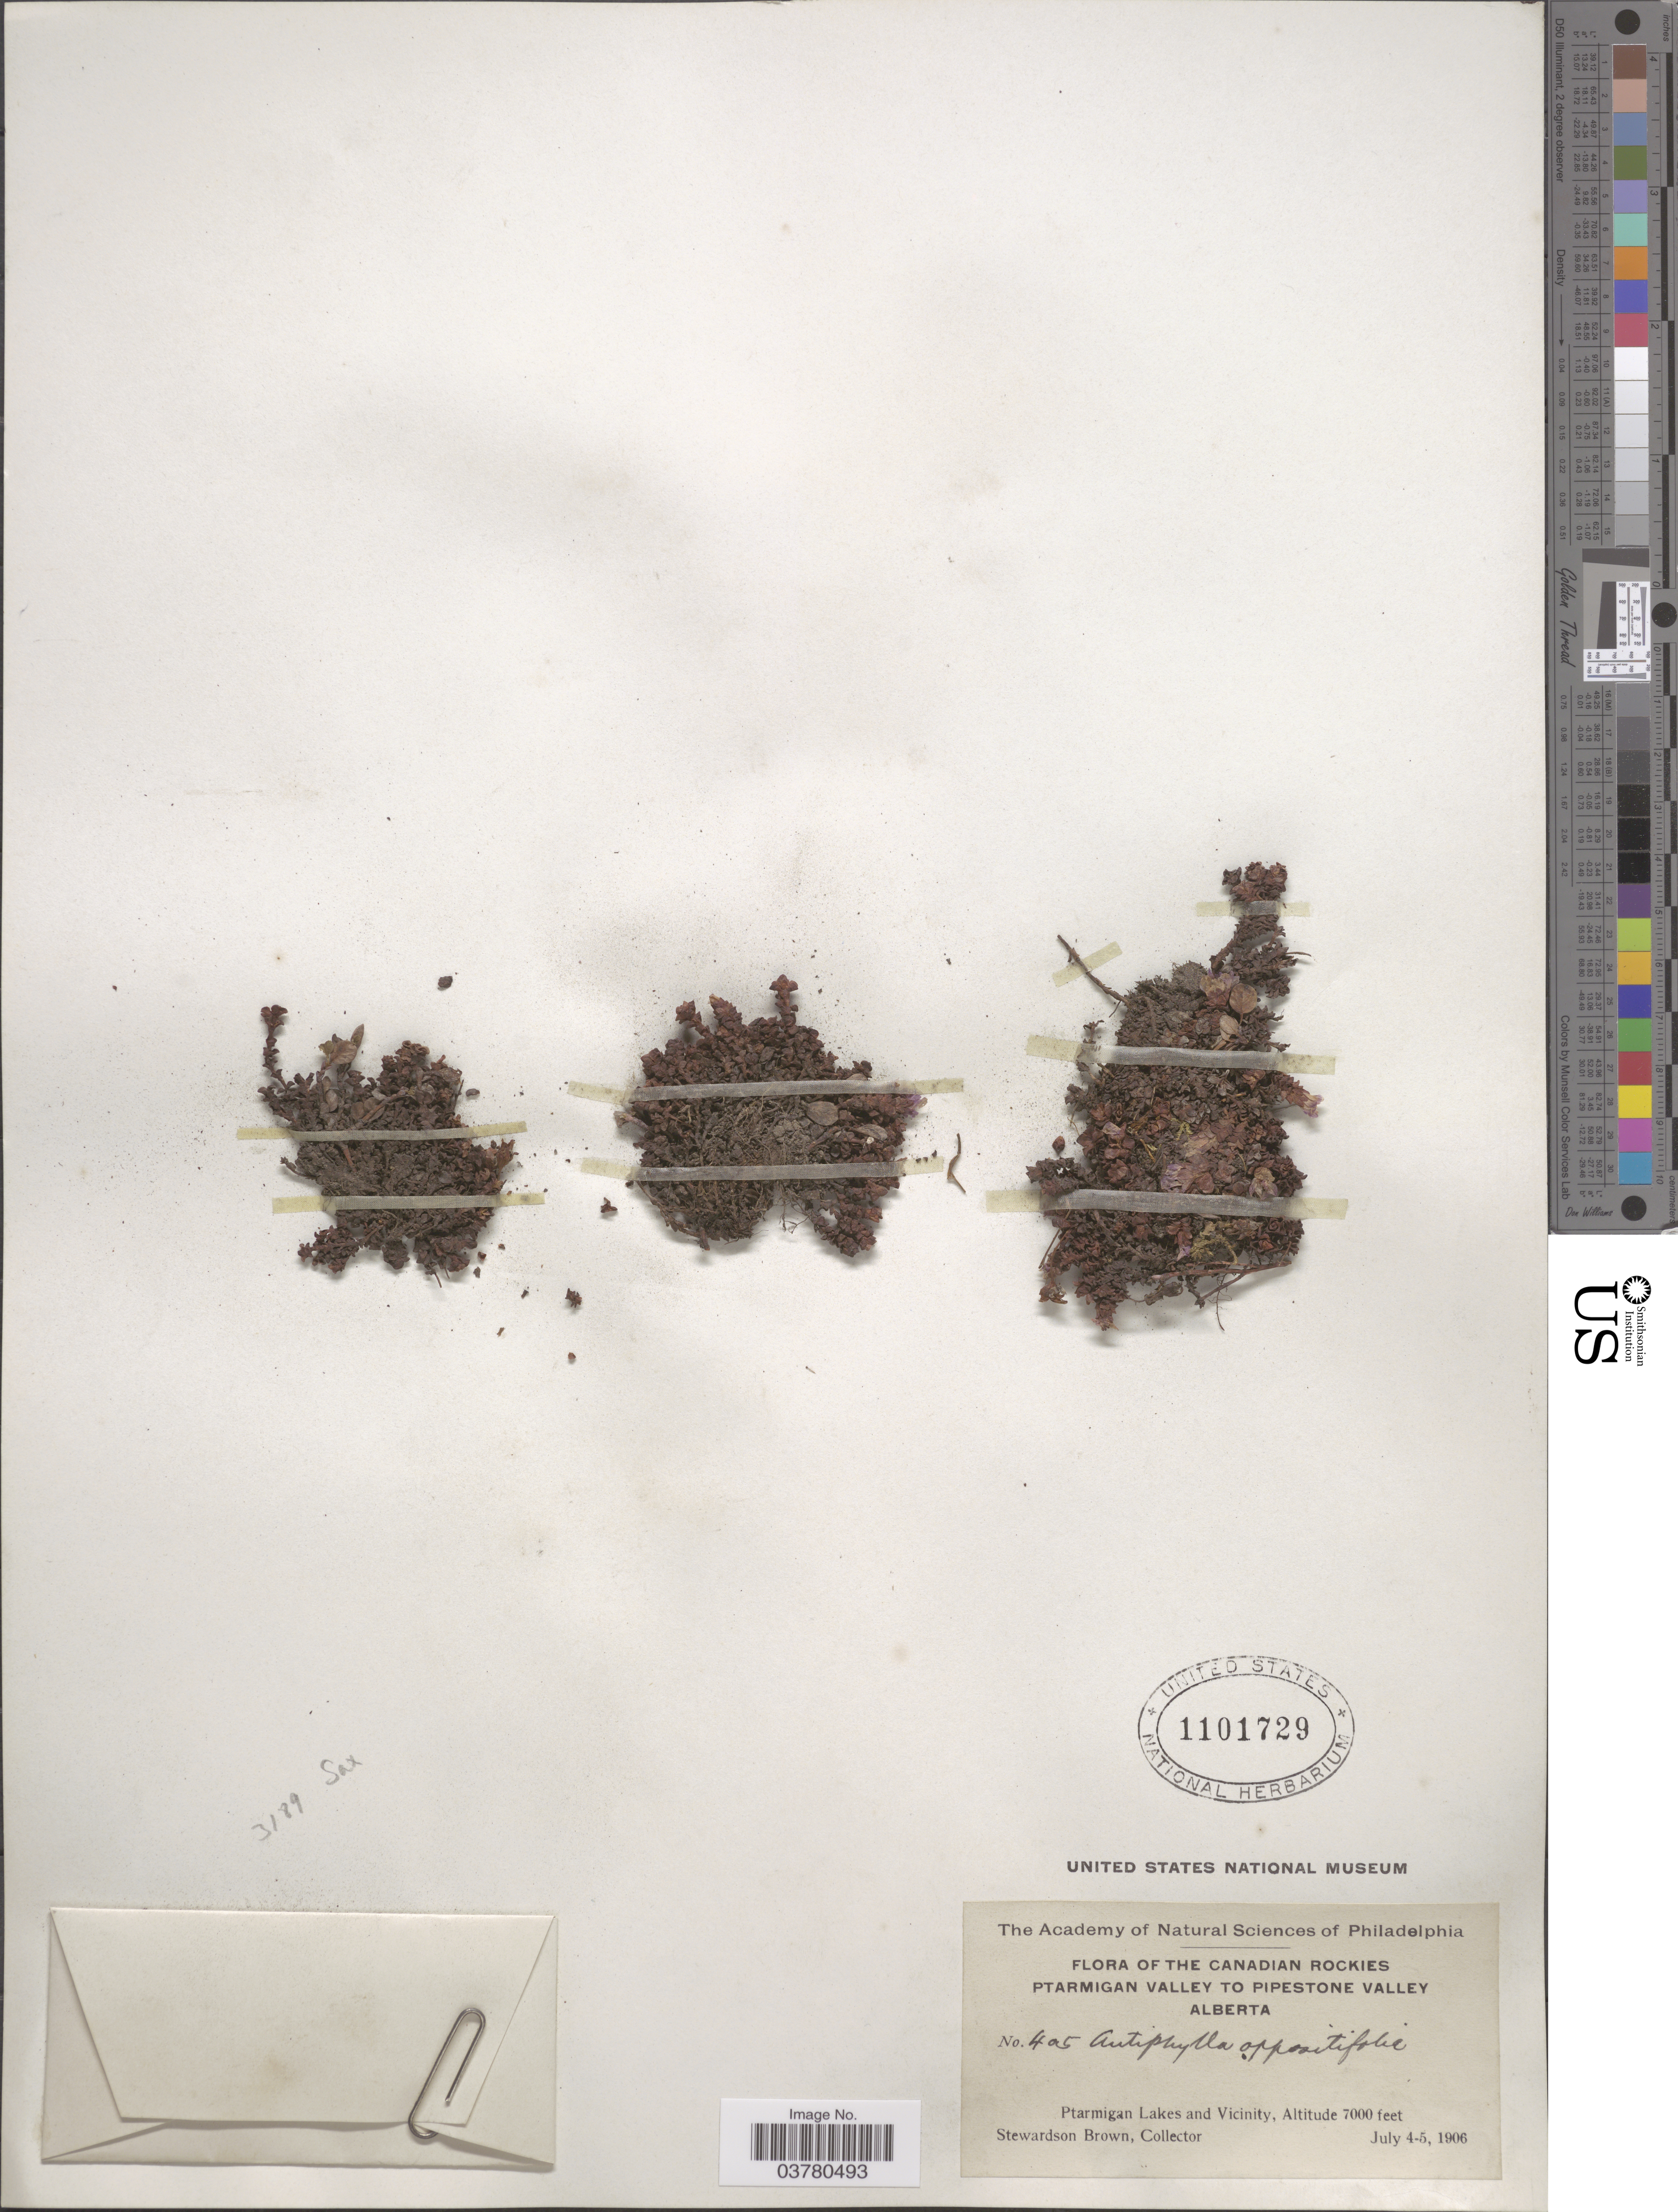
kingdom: Plantae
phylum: Tracheophyta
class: Magnoliopsida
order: Saxifragales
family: Saxifragaceae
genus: Saxifraga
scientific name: Saxifraga oppositifolia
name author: L.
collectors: S. Brown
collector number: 405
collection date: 1906-07-04/1906-07-05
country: Canada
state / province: Alberta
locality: The Canadian Rockies. Ptarmigan Valley to Pipestone Valley. Ptarmigan Lakes and Vicinity.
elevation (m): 2134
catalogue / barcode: US 1101729